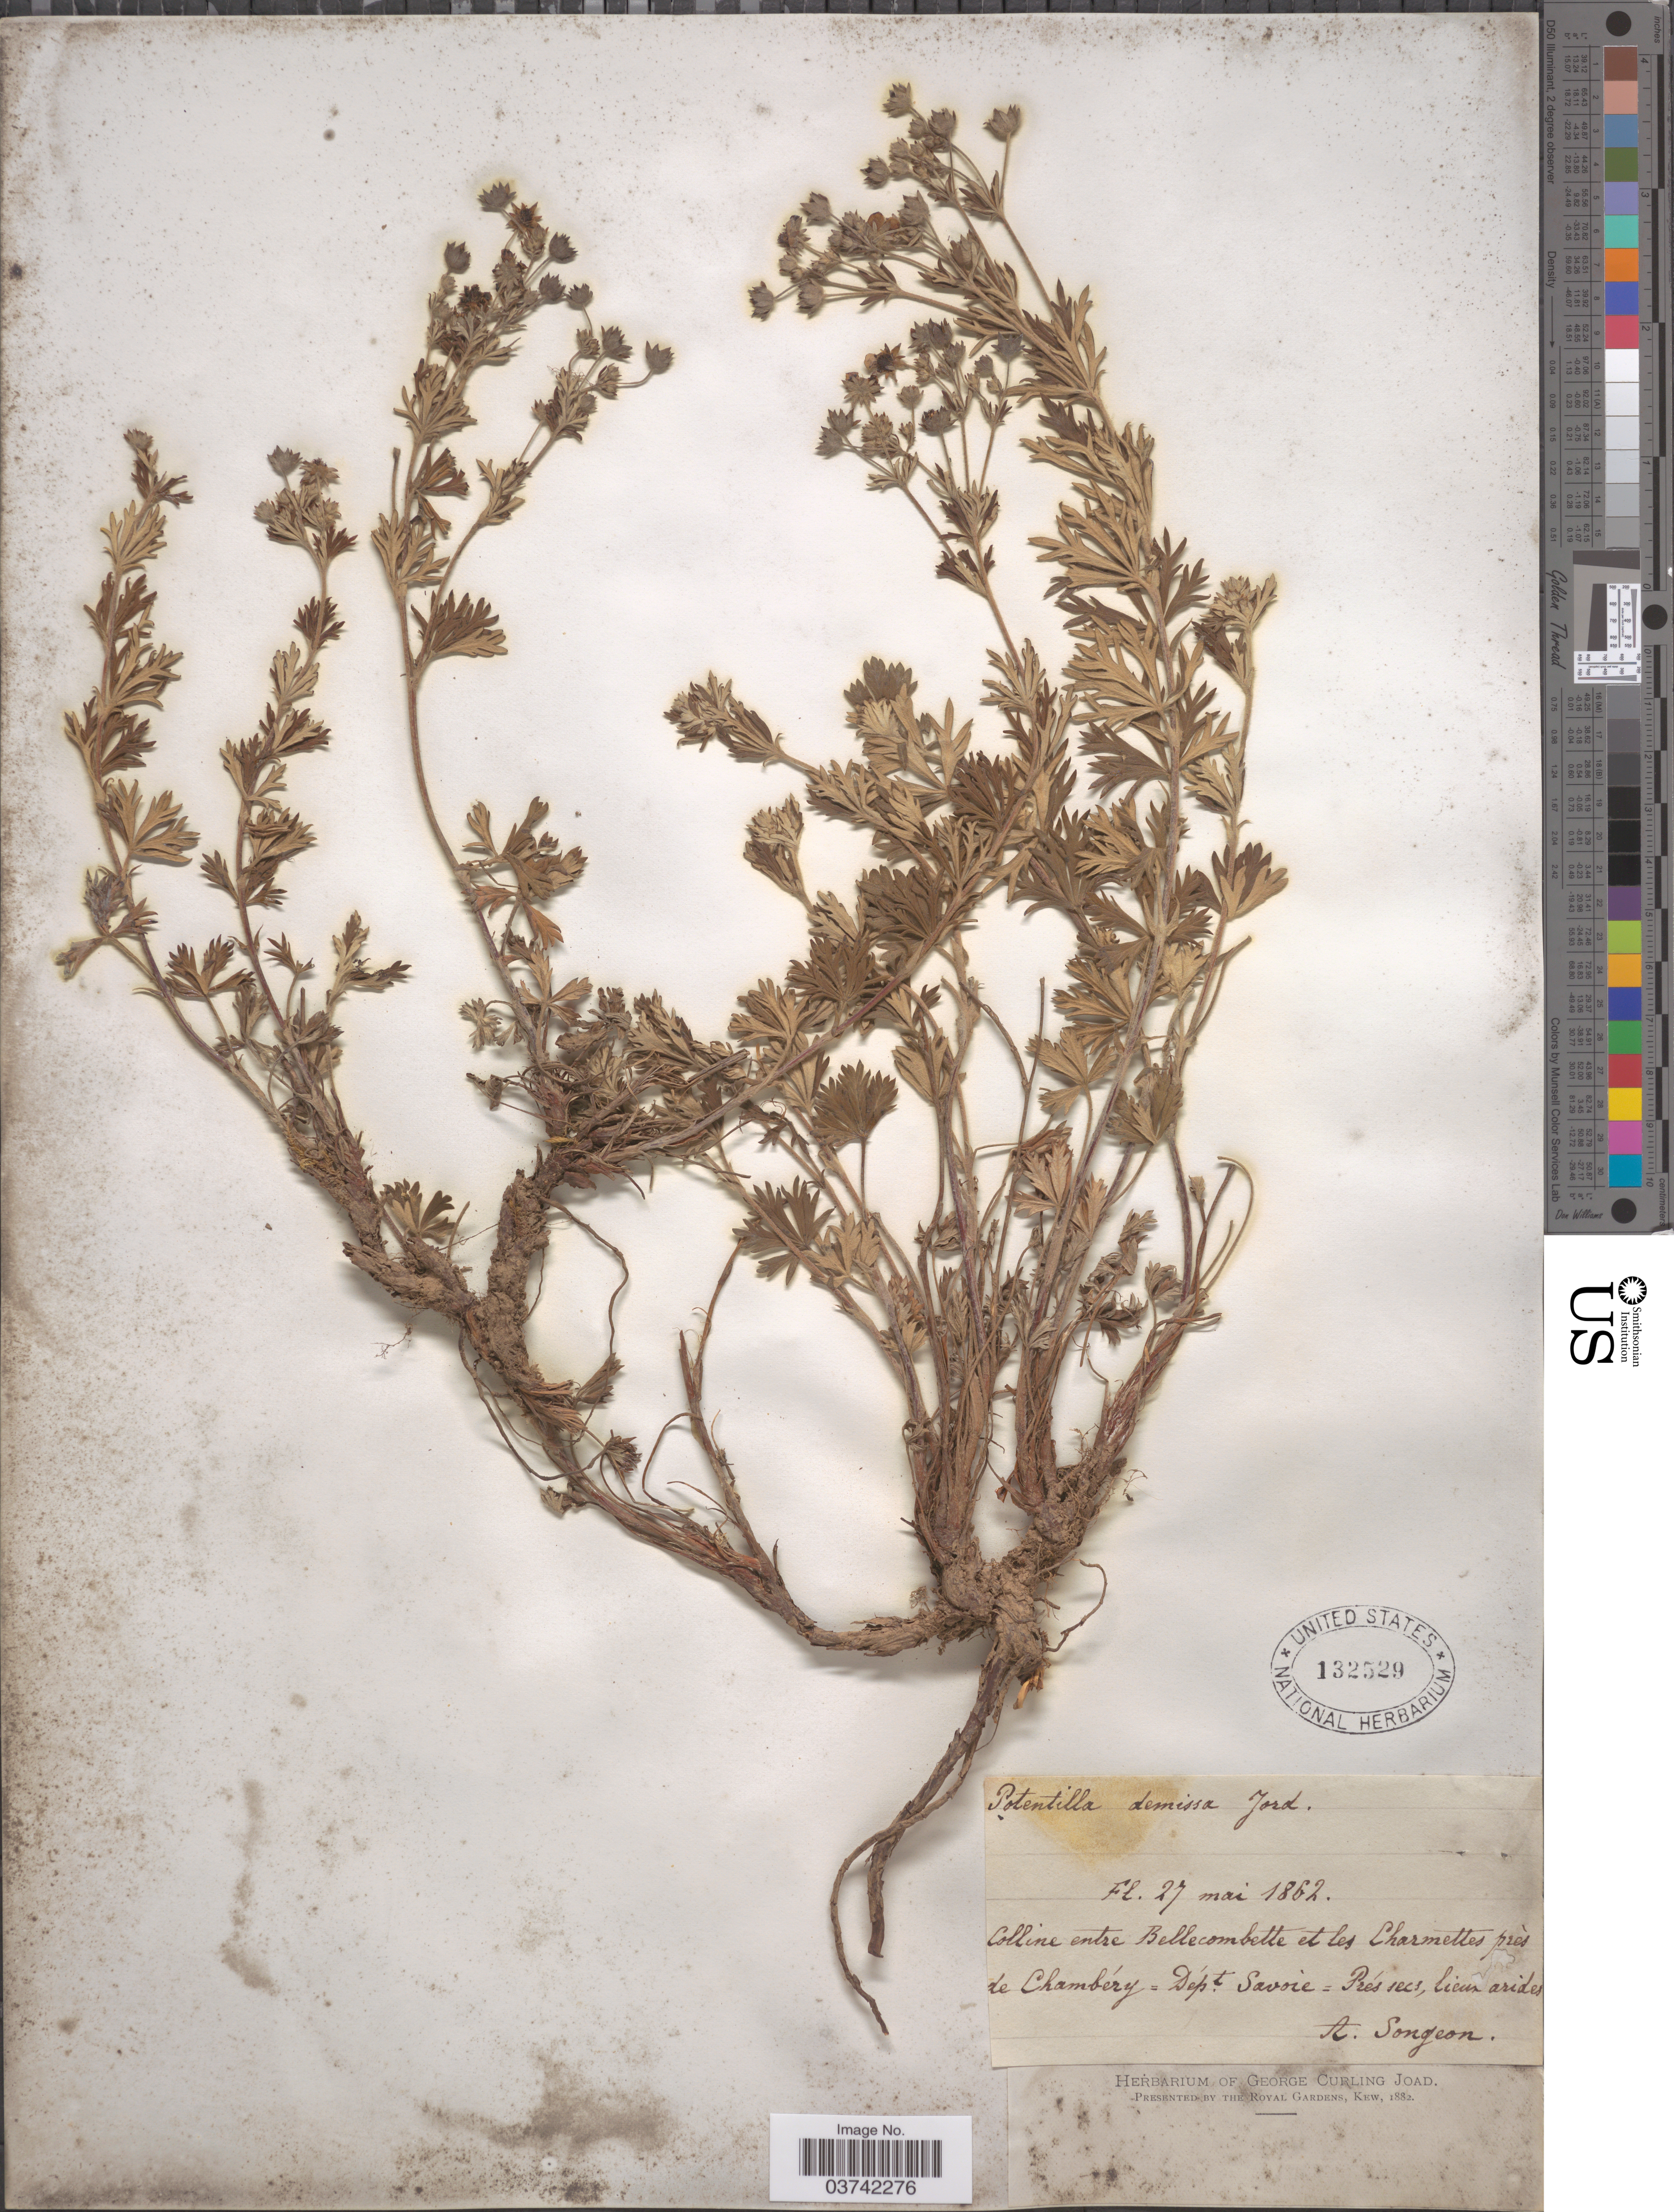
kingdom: Plantae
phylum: Tracheophyta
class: Magnoliopsida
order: Rosales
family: Rosaceae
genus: Potentilla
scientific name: Potentilla demissa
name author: Jord.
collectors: A. Songeon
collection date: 1862-05-27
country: France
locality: Colline entre Bellecombette et les Charmettes près de Chambéry=Dept. Savoie= Prés secs, lieux arides.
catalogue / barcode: US 132529